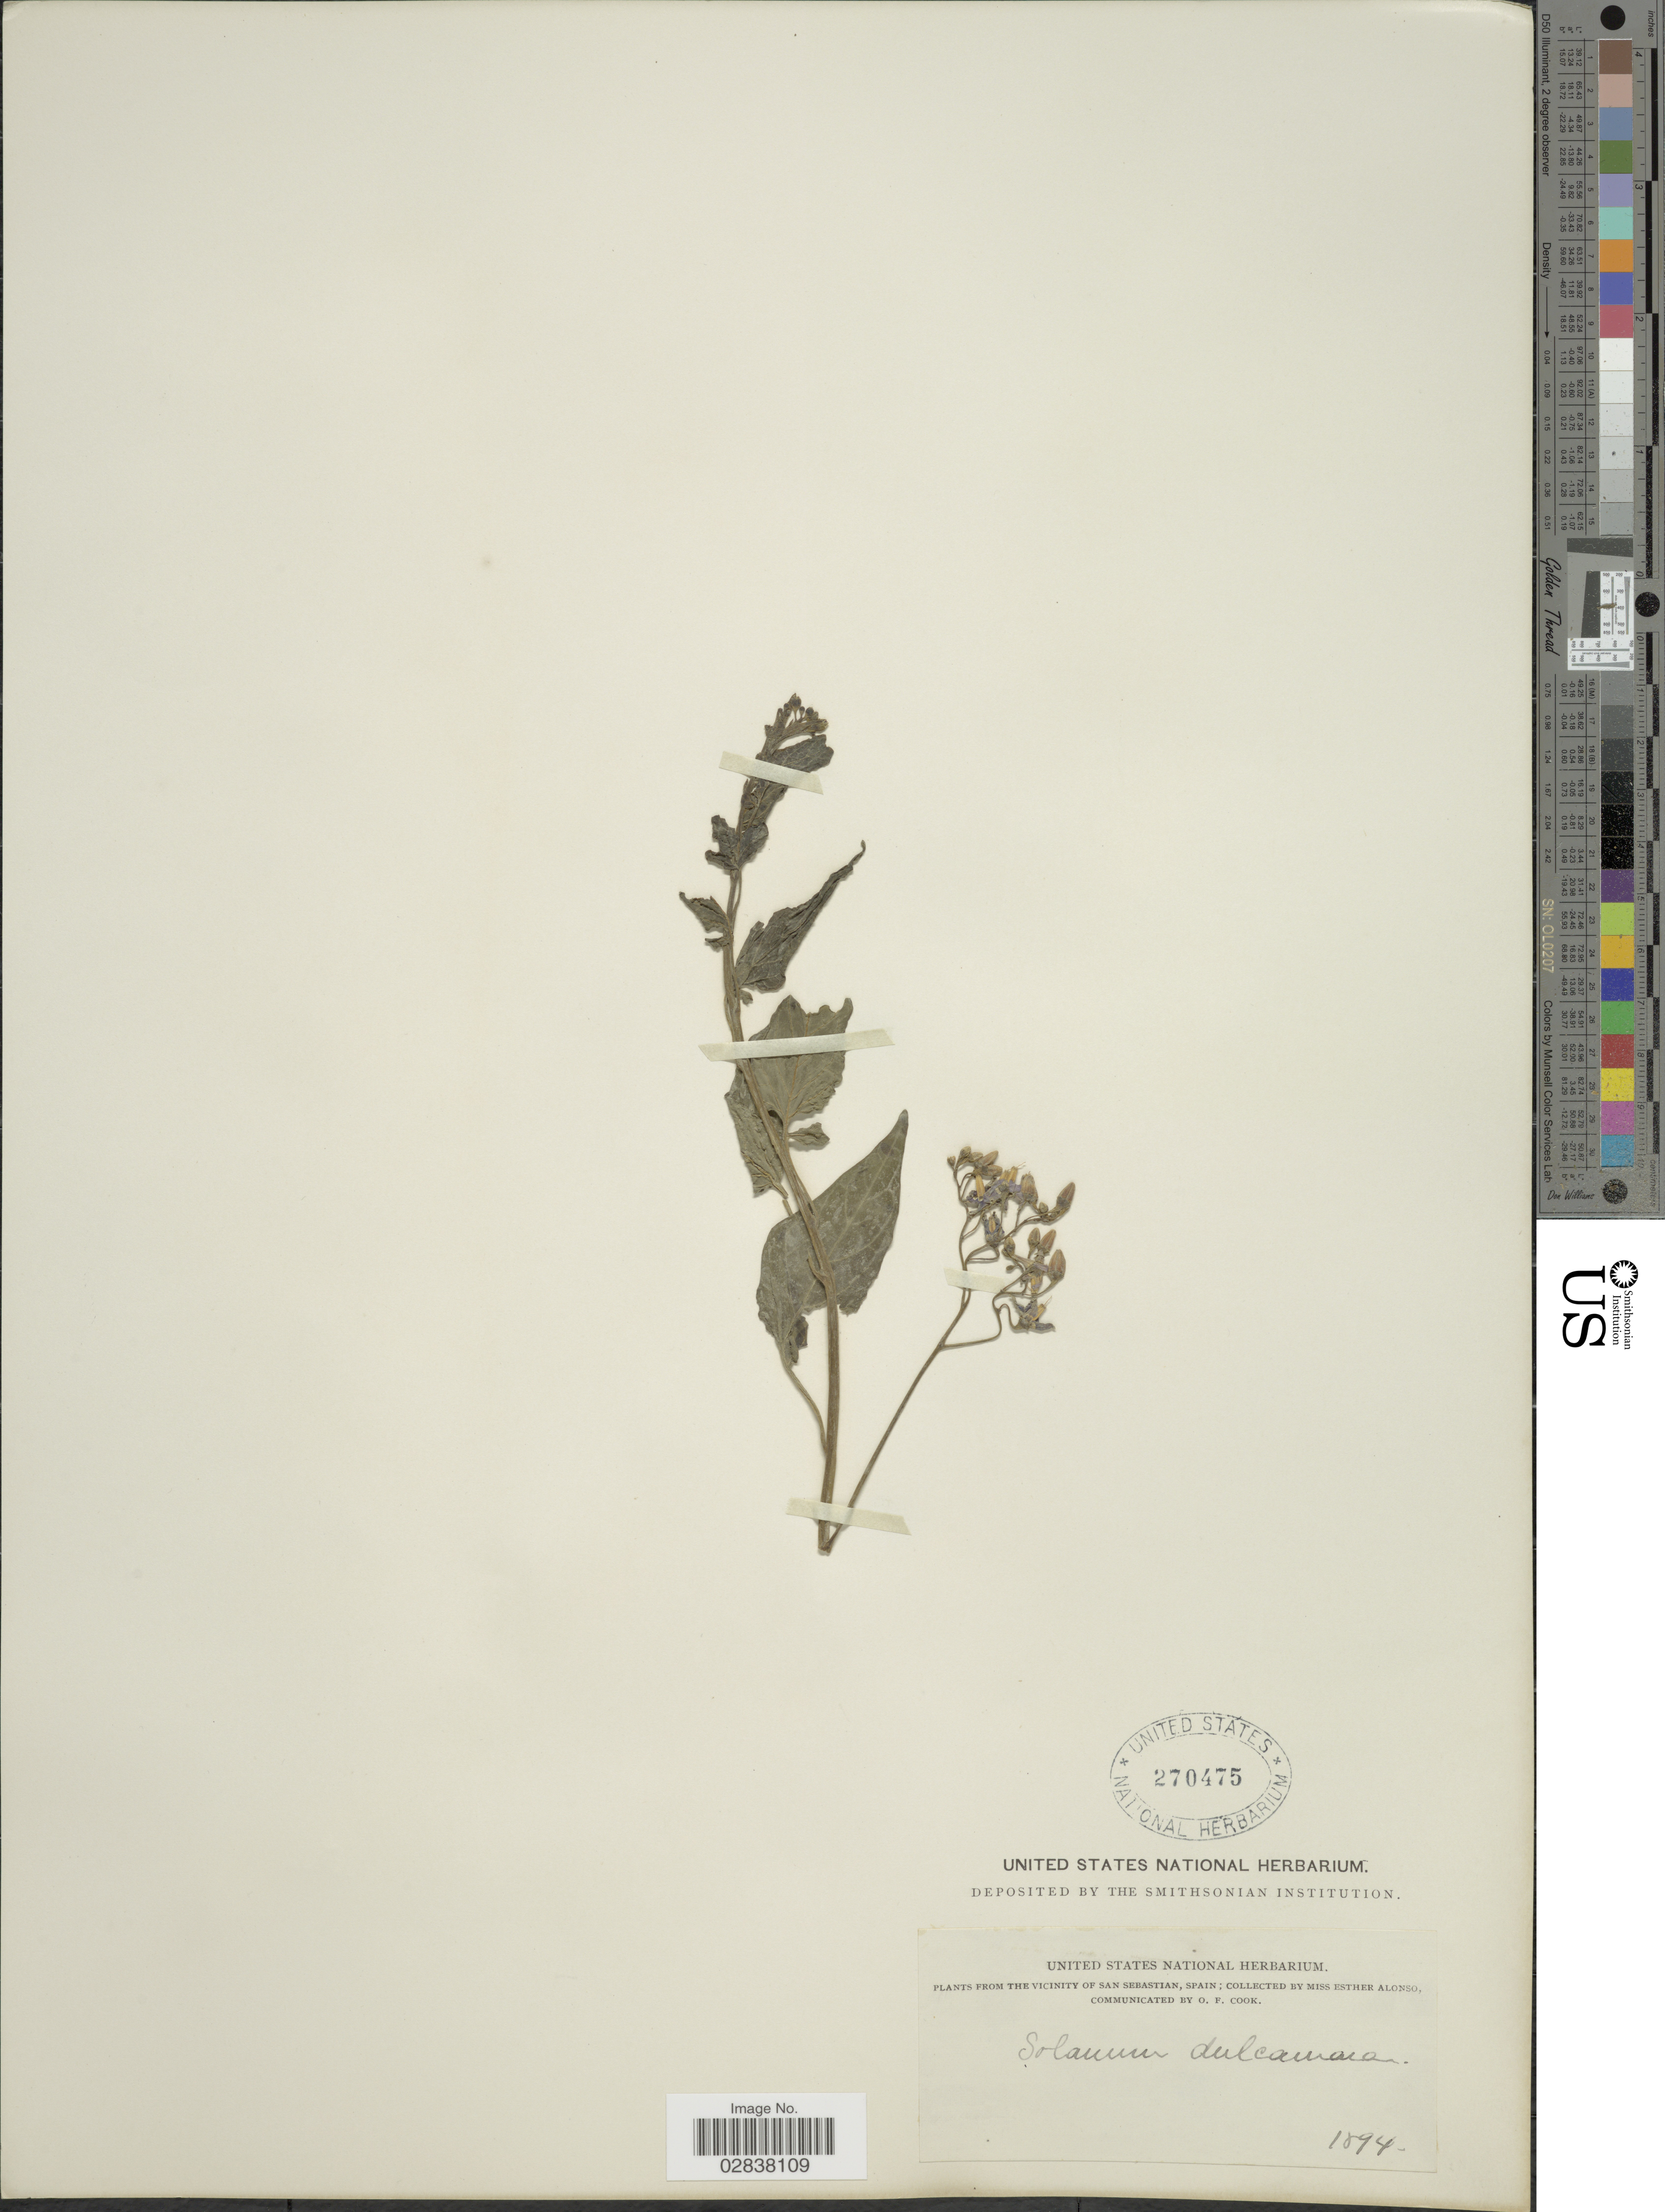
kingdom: Plantae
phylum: Tracheophyta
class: Magnoliopsida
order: Solanales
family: Solanaceae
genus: Solanum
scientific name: Solanum dulcamara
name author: L.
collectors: E. Alonso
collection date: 1894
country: Spain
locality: Vicinity of San Sebastian.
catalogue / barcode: US 270475